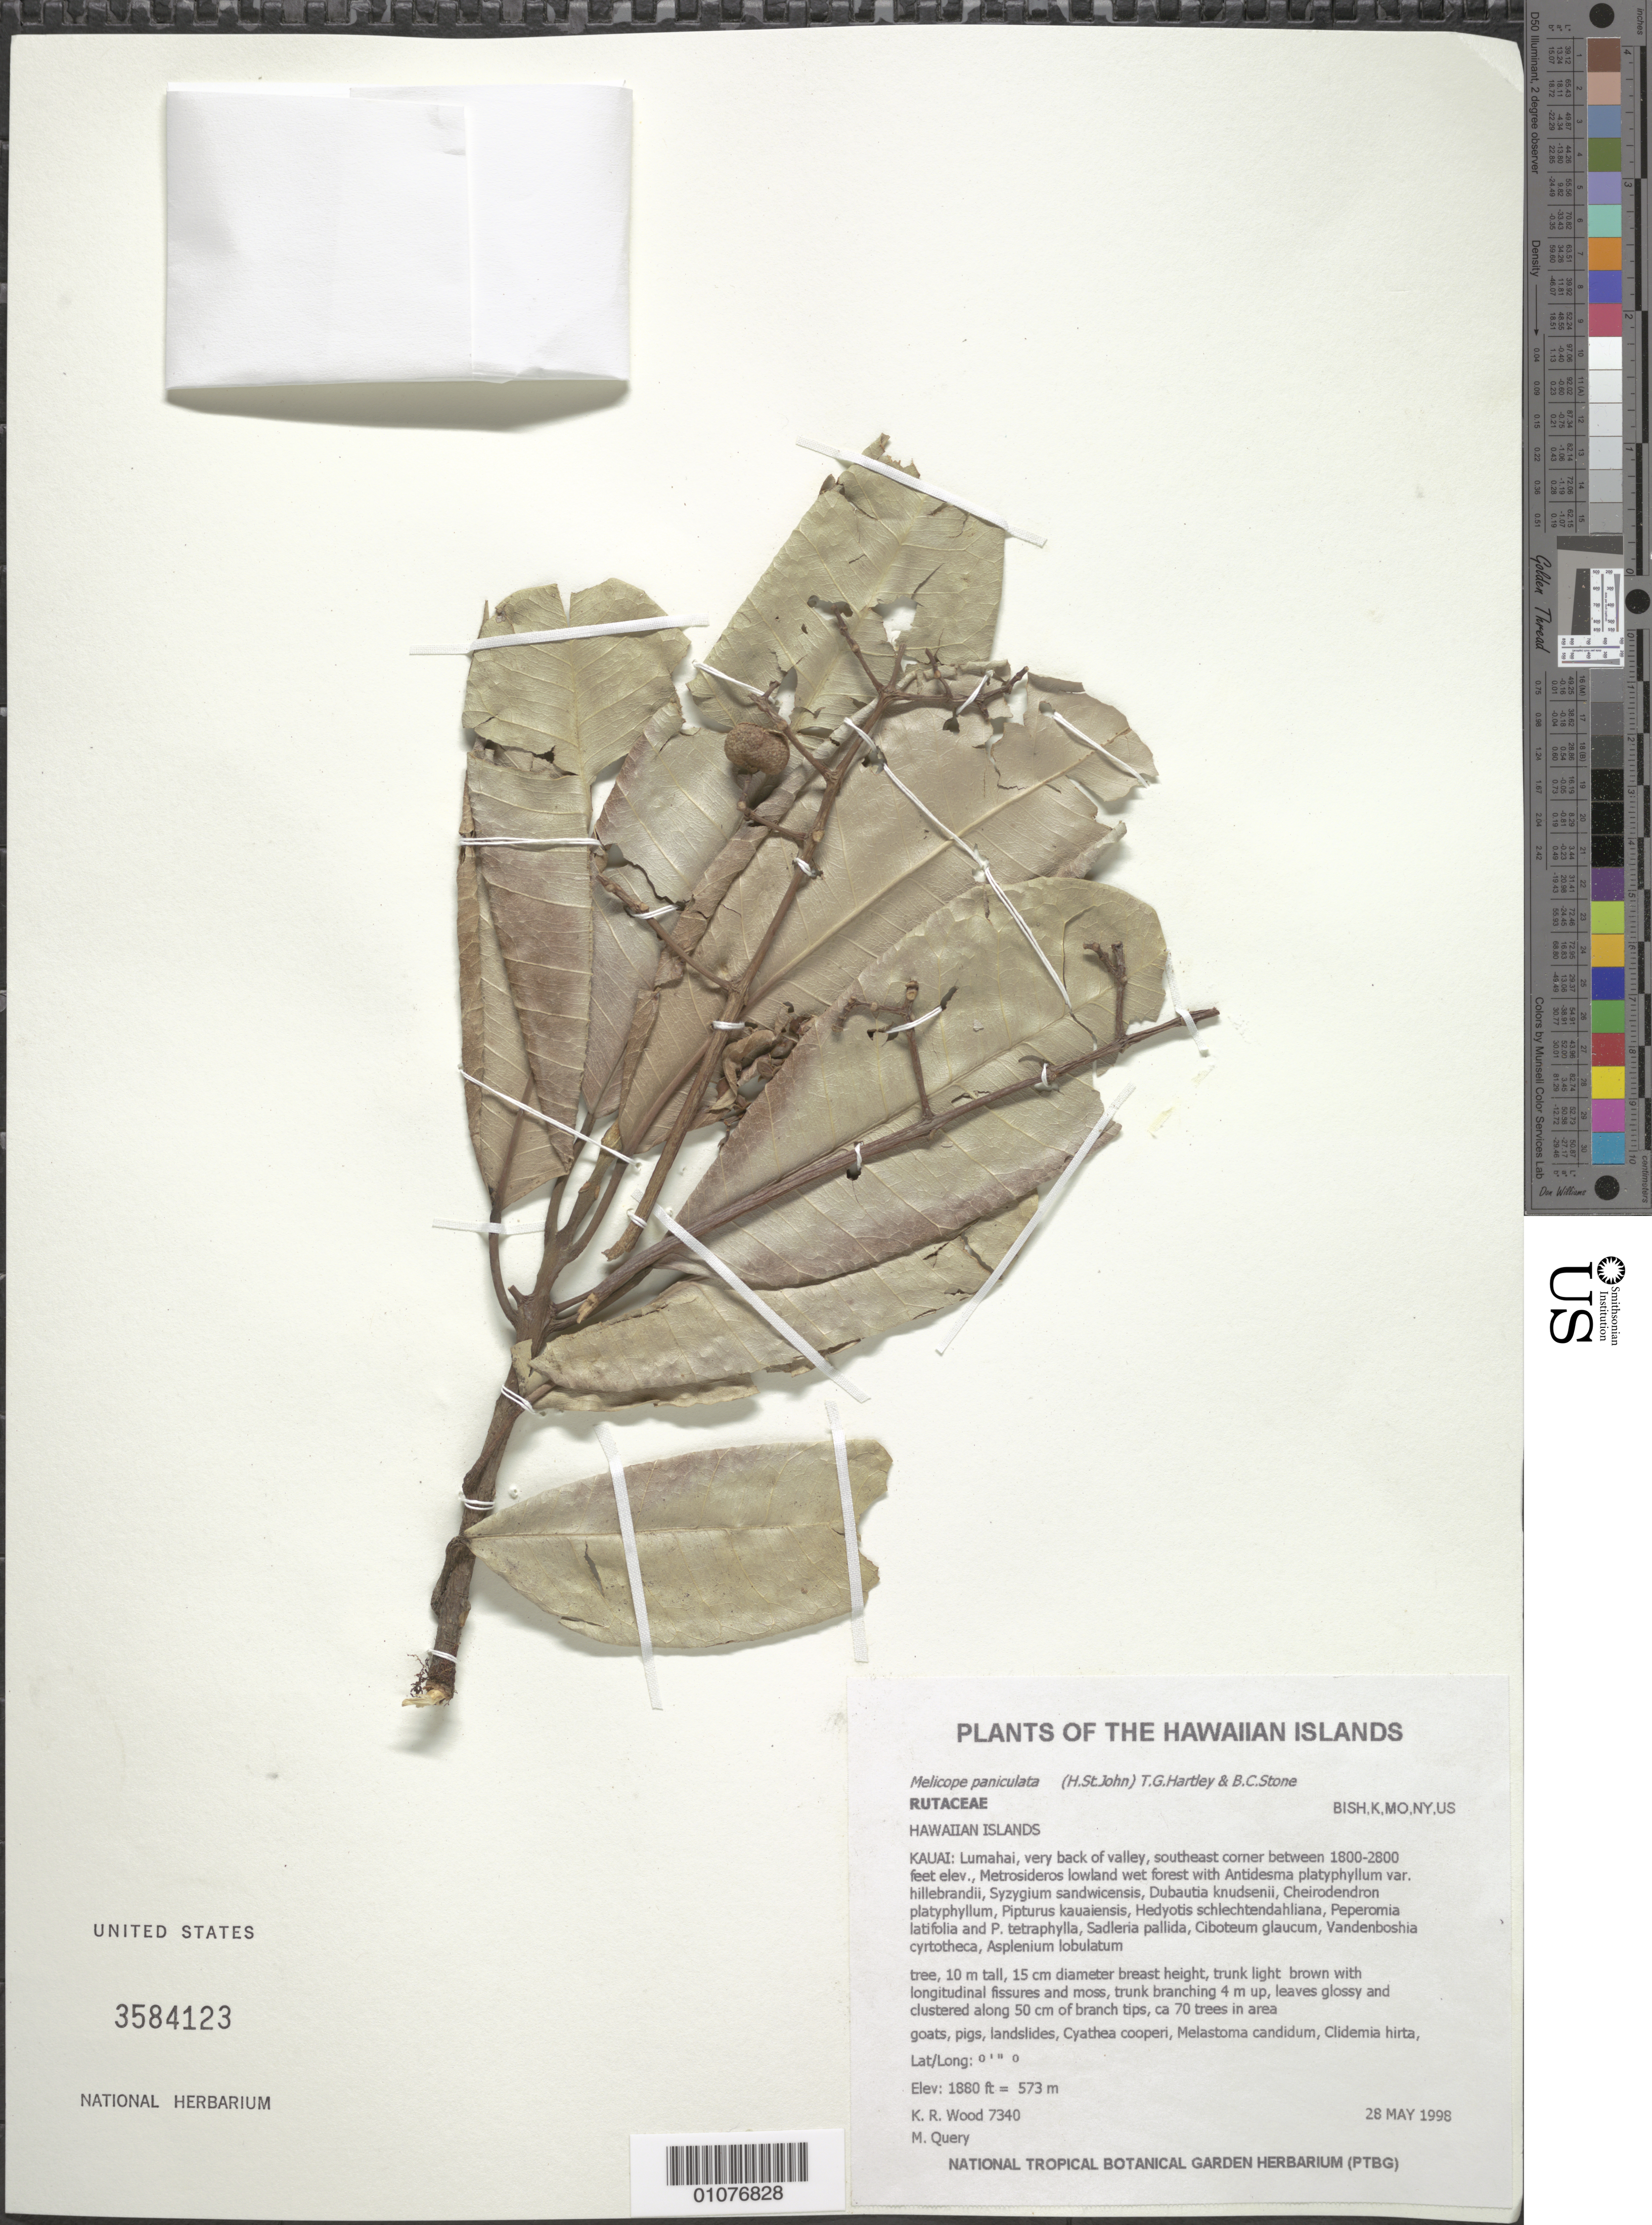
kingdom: Plantae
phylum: Tracheophyta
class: Magnoliopsida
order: Sapindales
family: Rutaceae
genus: Melicope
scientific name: Melicope paniculata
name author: (H. St. John) T.G. Hartley & B.C. Stone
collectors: K. R. Wood & M. Query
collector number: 7340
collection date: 1998-05-28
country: United States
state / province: Hawaii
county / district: Kauai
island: Kaua'i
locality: Lumahai, very back of valley, SE corner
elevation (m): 573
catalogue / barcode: US 3584123